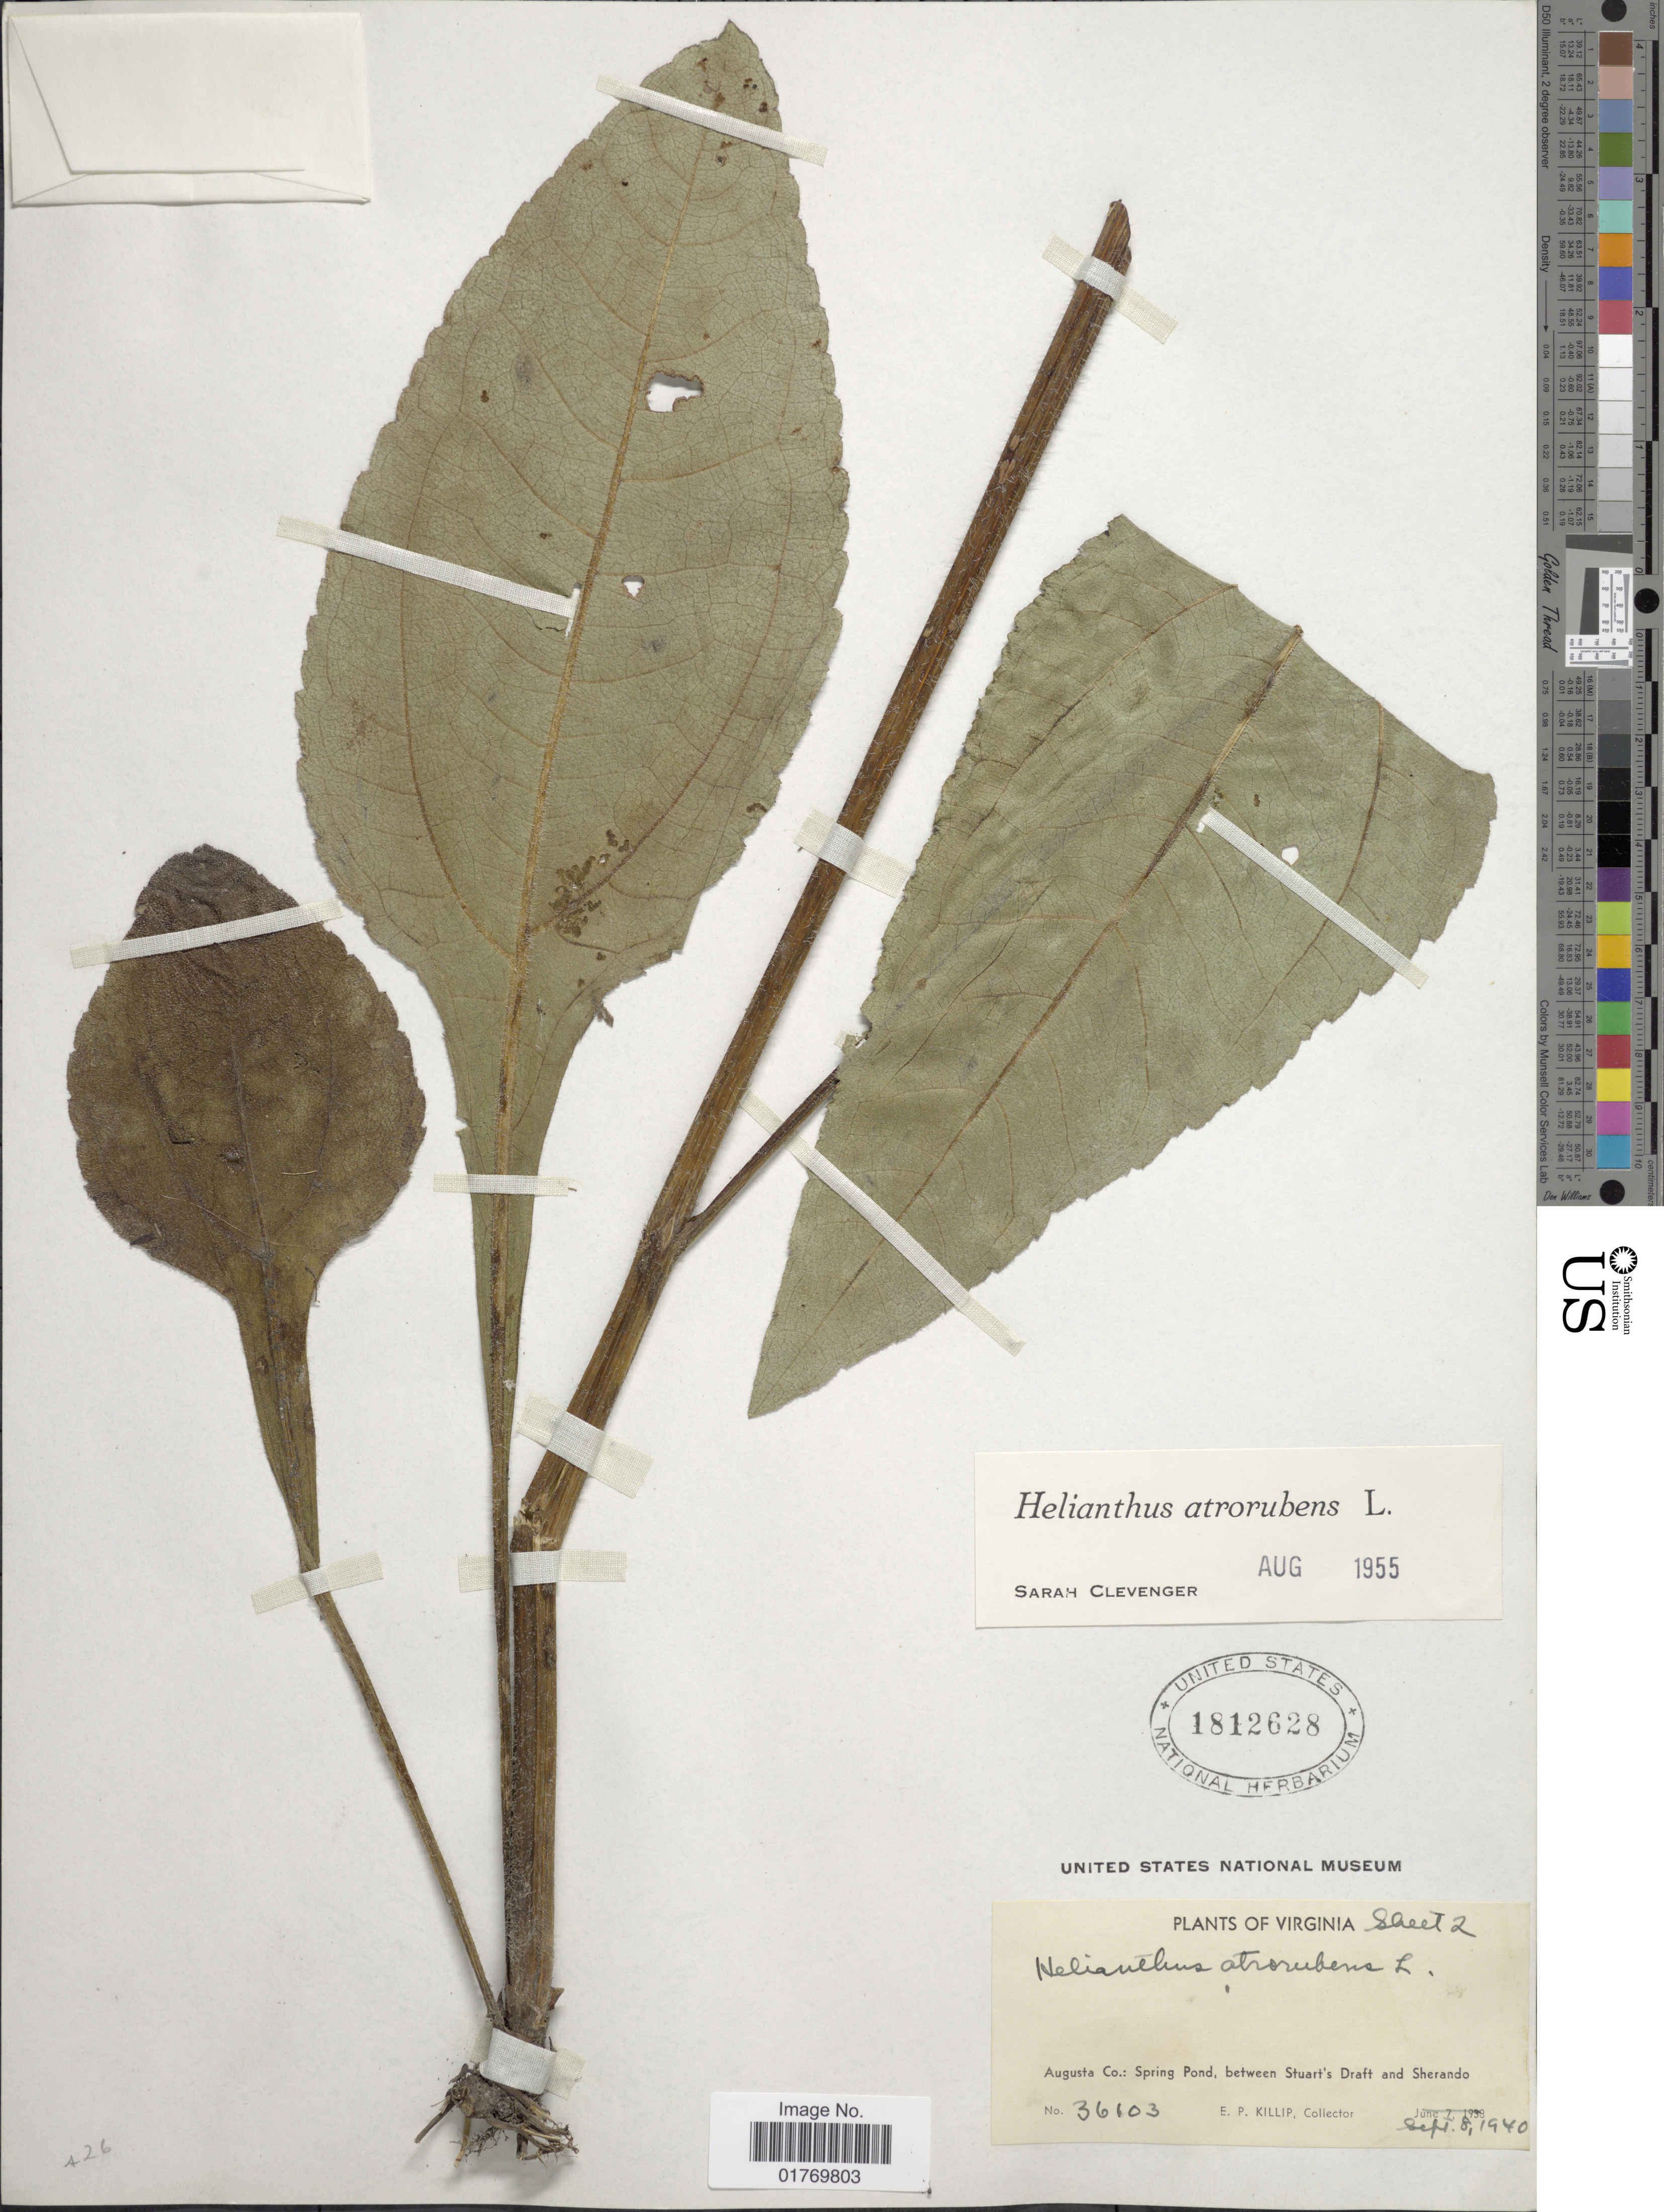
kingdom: Plantae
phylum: Tracheophyta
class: Magnoliopsida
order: Asterales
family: Asteraceae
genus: Helianthus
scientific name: Helianthus atrorubens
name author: L.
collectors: E. P. Killip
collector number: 36103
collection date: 1940-09-08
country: United States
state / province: Virginia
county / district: Augusta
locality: Augusta Co.: Spring Pond, between Stuart's Draft and Sherando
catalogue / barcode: US 1812628